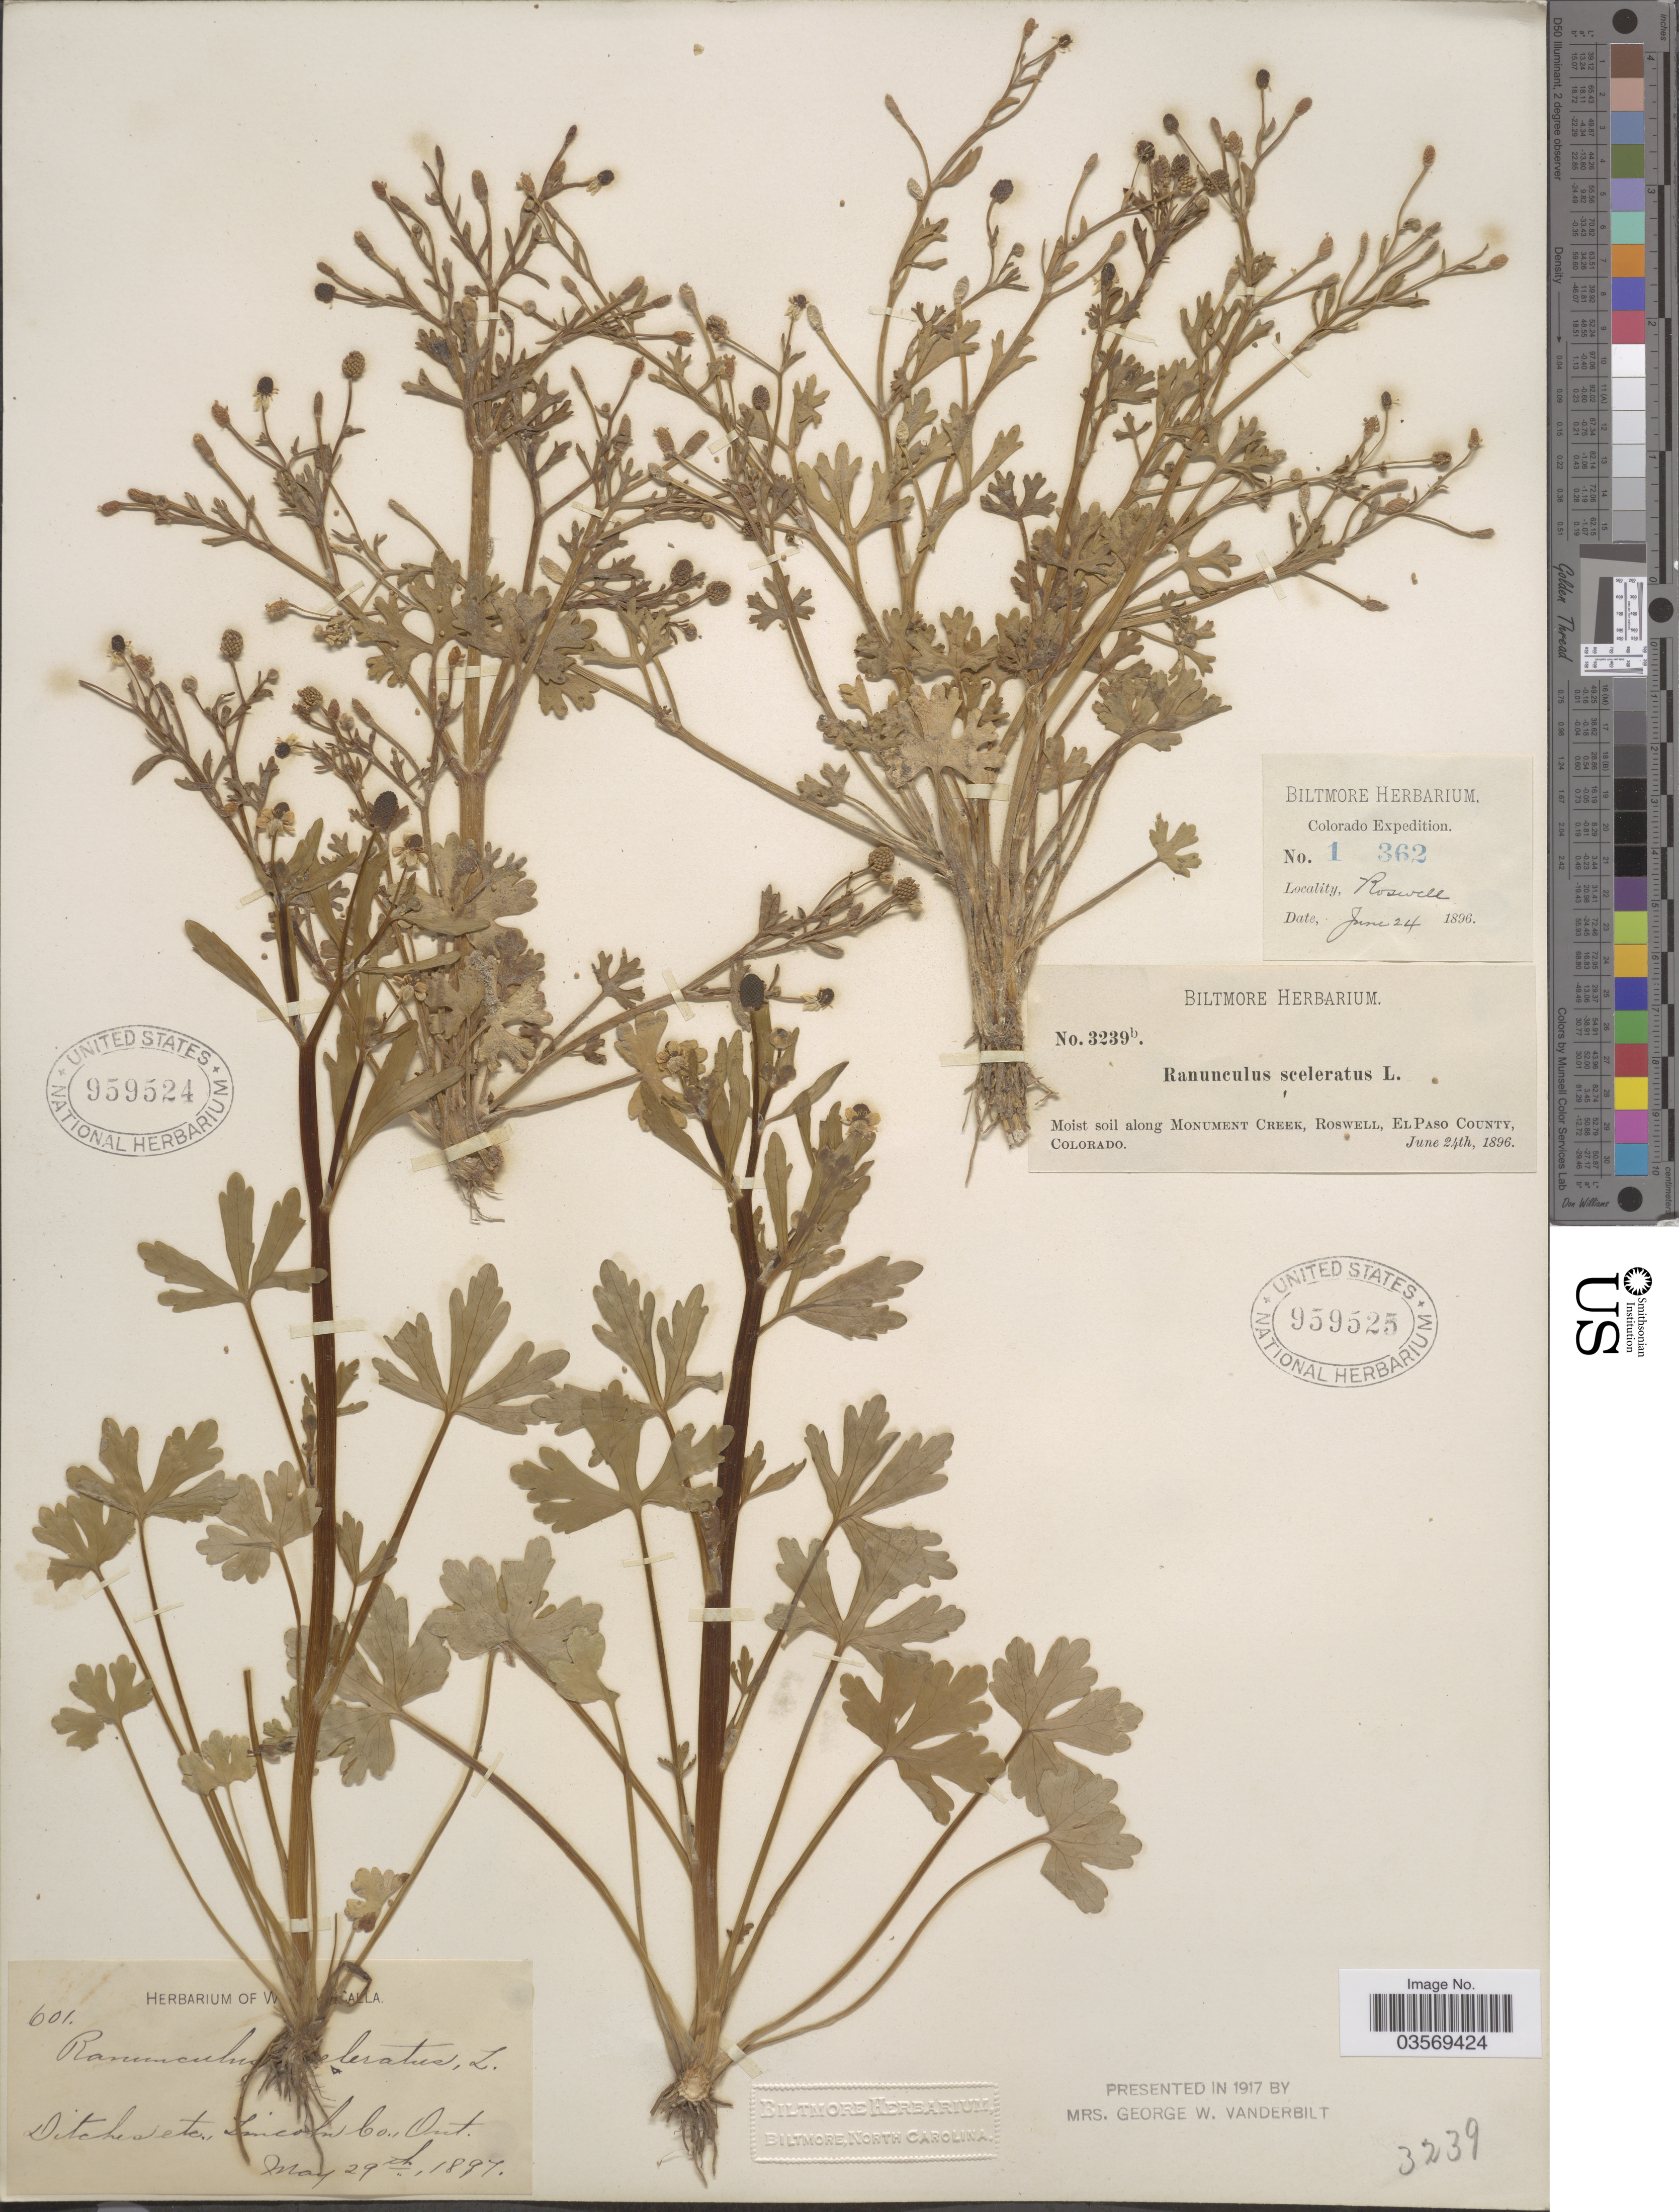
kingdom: Plantae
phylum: Tracheophyta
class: Magnoliopsida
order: Ranunculales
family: Ranunculaceae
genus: Ranunculus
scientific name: Ranunculus sceleratus var. multifidus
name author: Nutt.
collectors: ex herb. Biltmore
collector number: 1362/3239b?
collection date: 1896-06-24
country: United States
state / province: Colorado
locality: Along Monument Creek, Roswell, El Paso County.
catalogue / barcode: US 959525